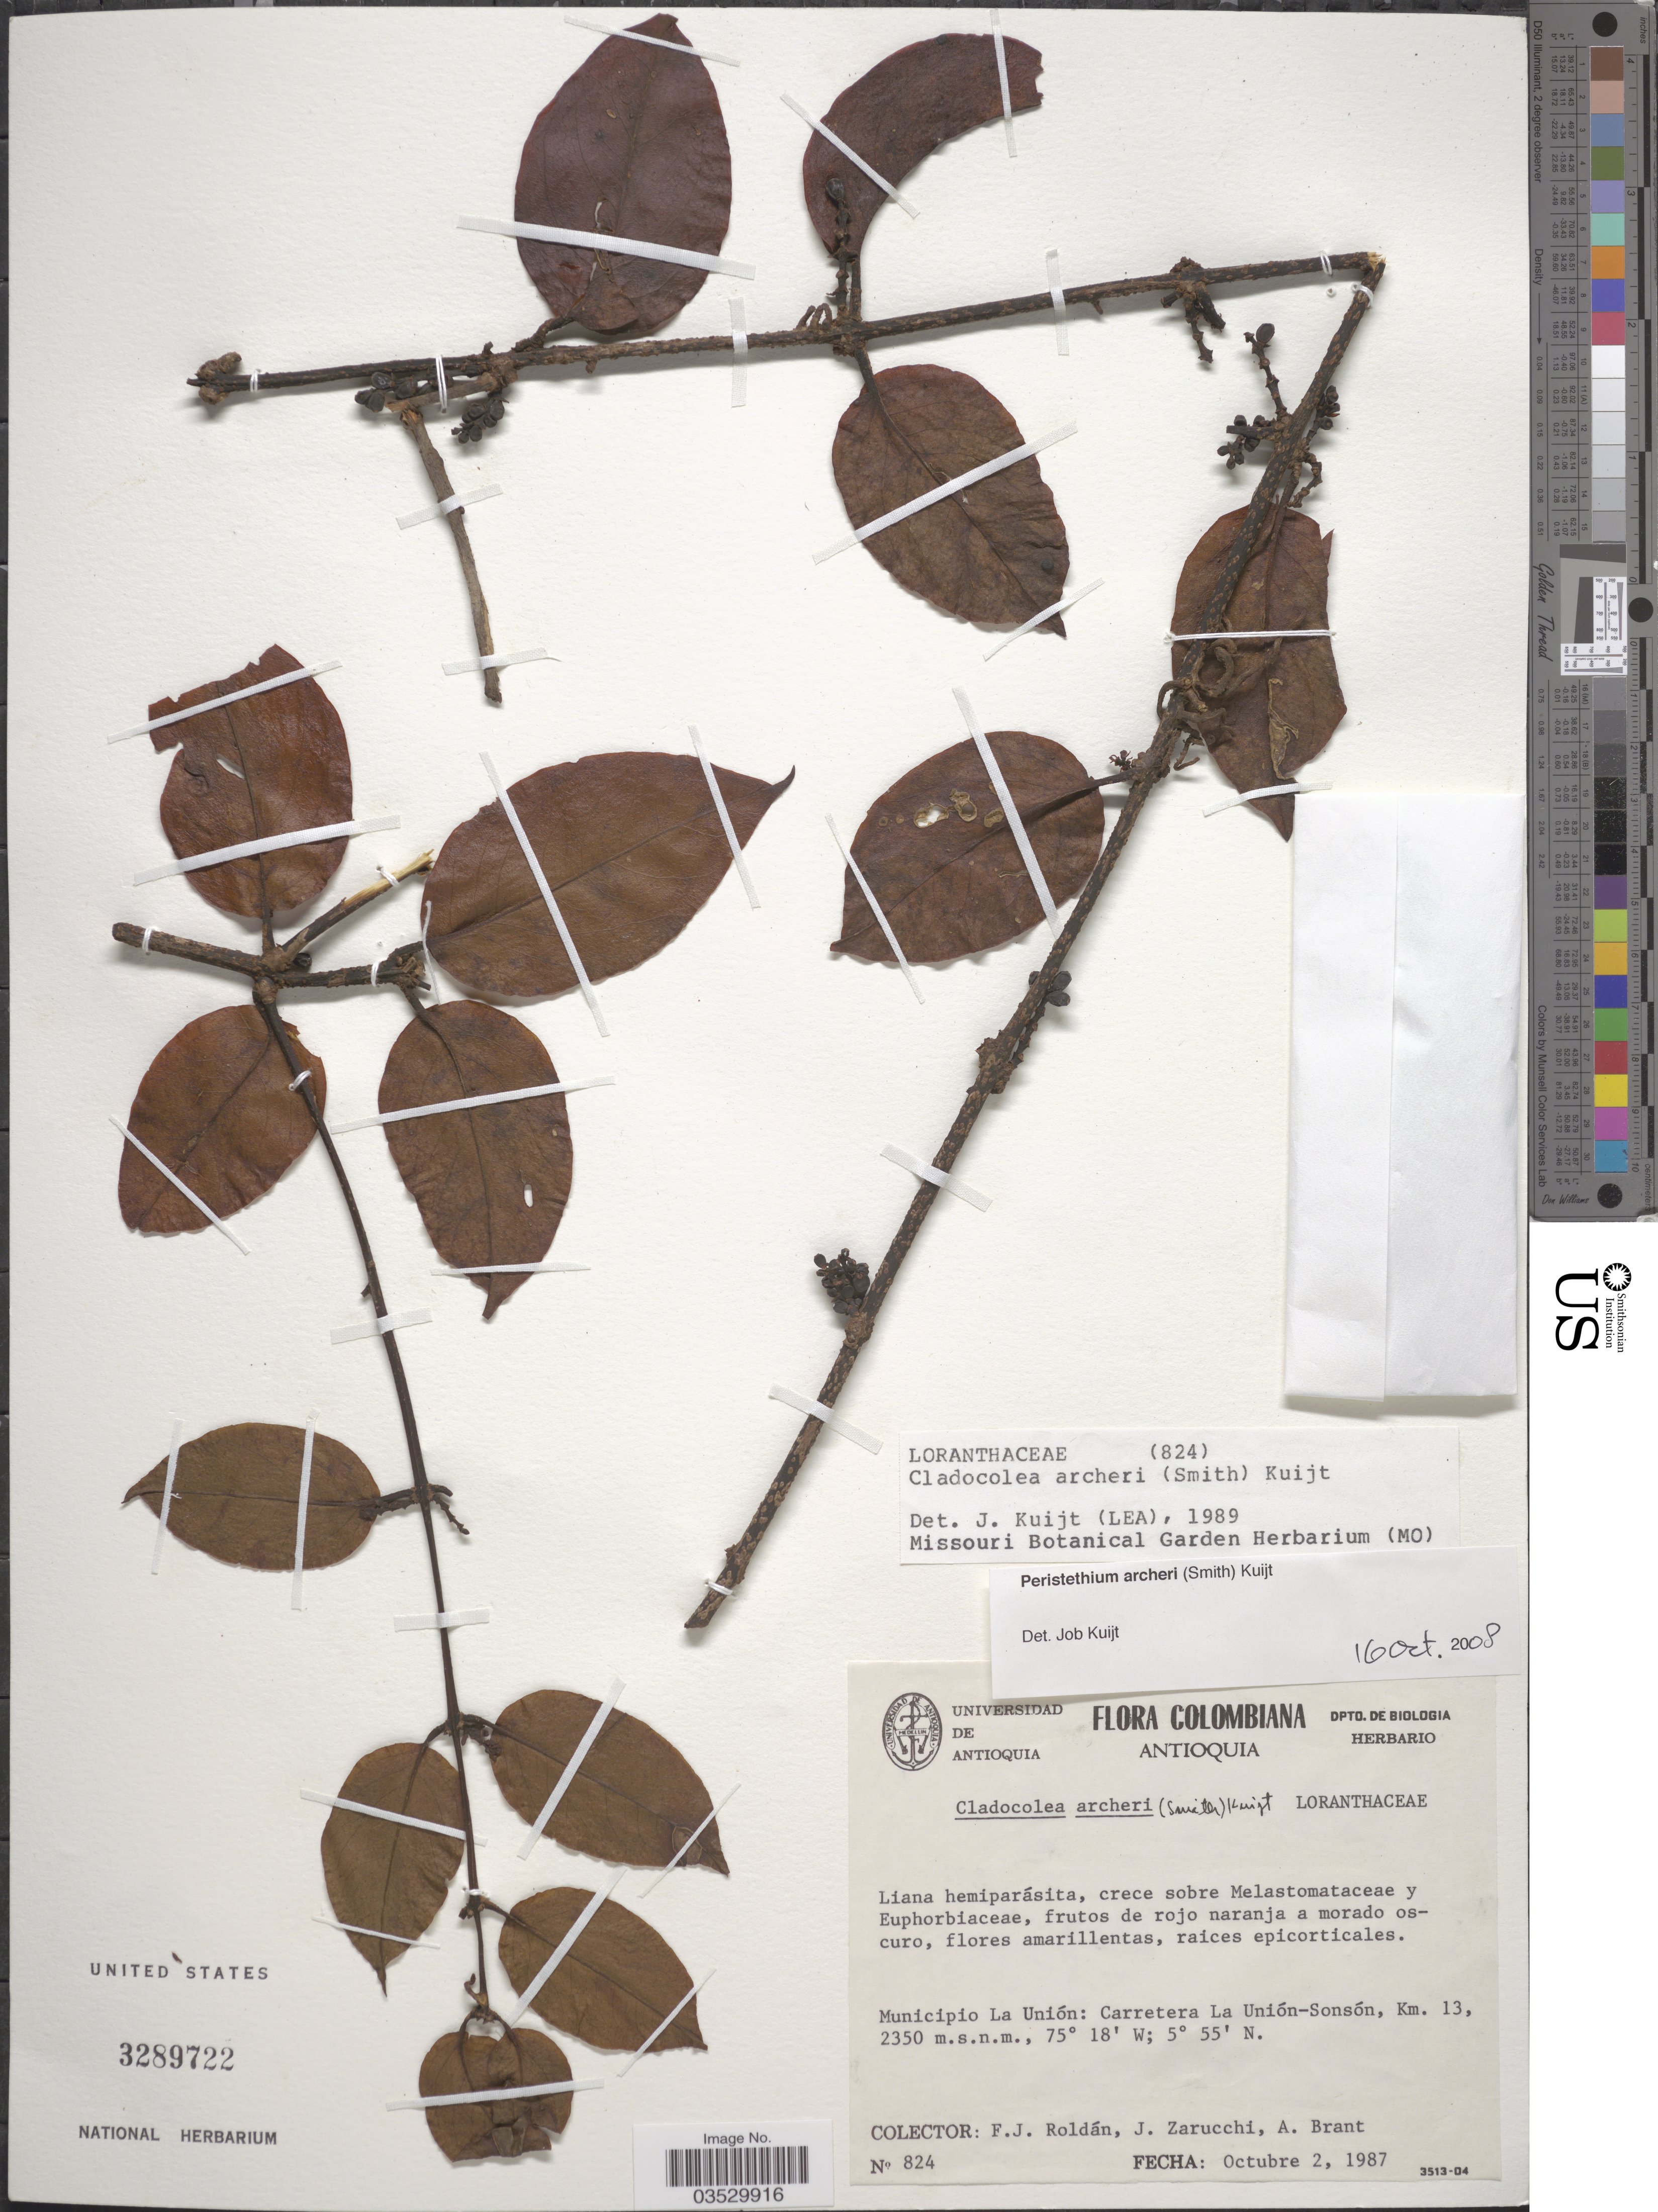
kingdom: Plantae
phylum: Tracheophyta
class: Magnoliopsida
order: Santalales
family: Loranthaceae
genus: Peristethium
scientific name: Peristethium archeri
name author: (A.C. Sm.) Kuijt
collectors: F. J. Roldán, J. L. Zarucchi & A. Brant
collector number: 824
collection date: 1987-10-02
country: Colombia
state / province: Antioquia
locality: Municipio La Unión: Carretera La Unión-Sonsón, Km. 13.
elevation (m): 2350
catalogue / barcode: US 3289722